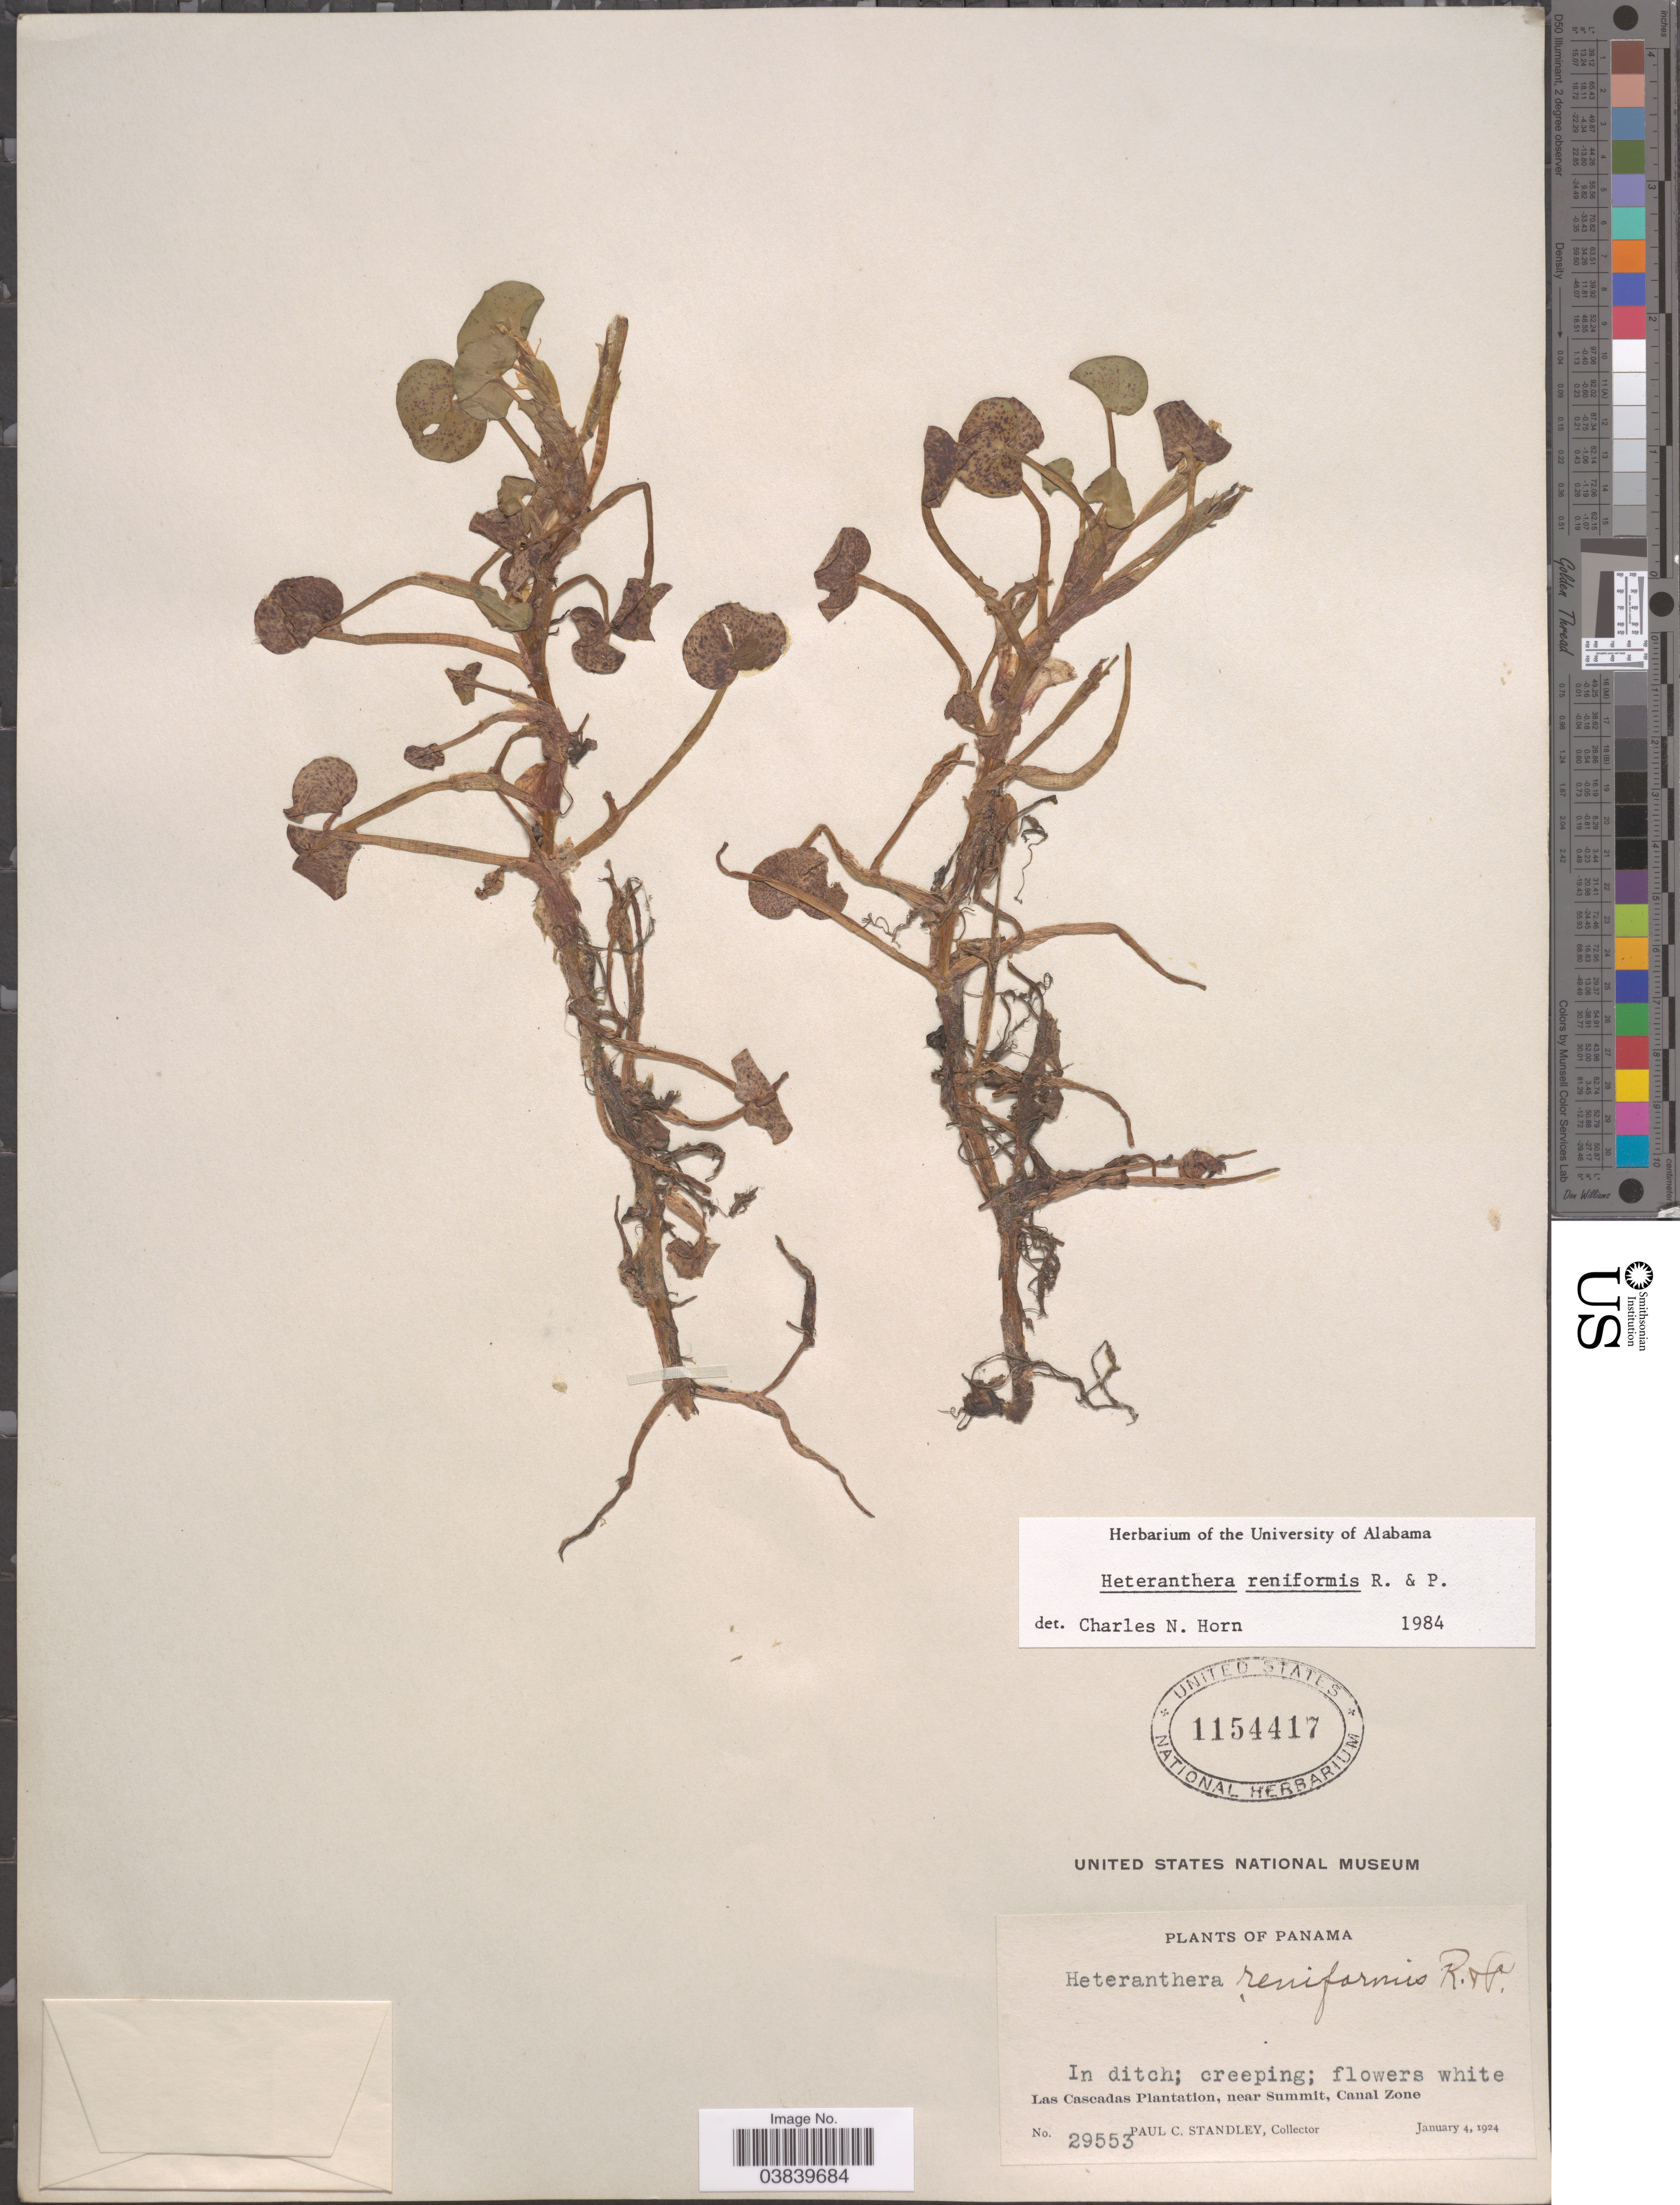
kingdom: Plantae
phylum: Tracheophyta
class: Liliopsida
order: Commelinales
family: Pontederiaceae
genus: Heteranthera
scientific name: Heteranthera reniformis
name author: Ruiz & Pav.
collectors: P. C. Standley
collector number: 29553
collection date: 1924-01-04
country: Panama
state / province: Colón / Panamá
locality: Las Cascadas Plantation, near Summit, Canal Zone.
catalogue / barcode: US 1154417